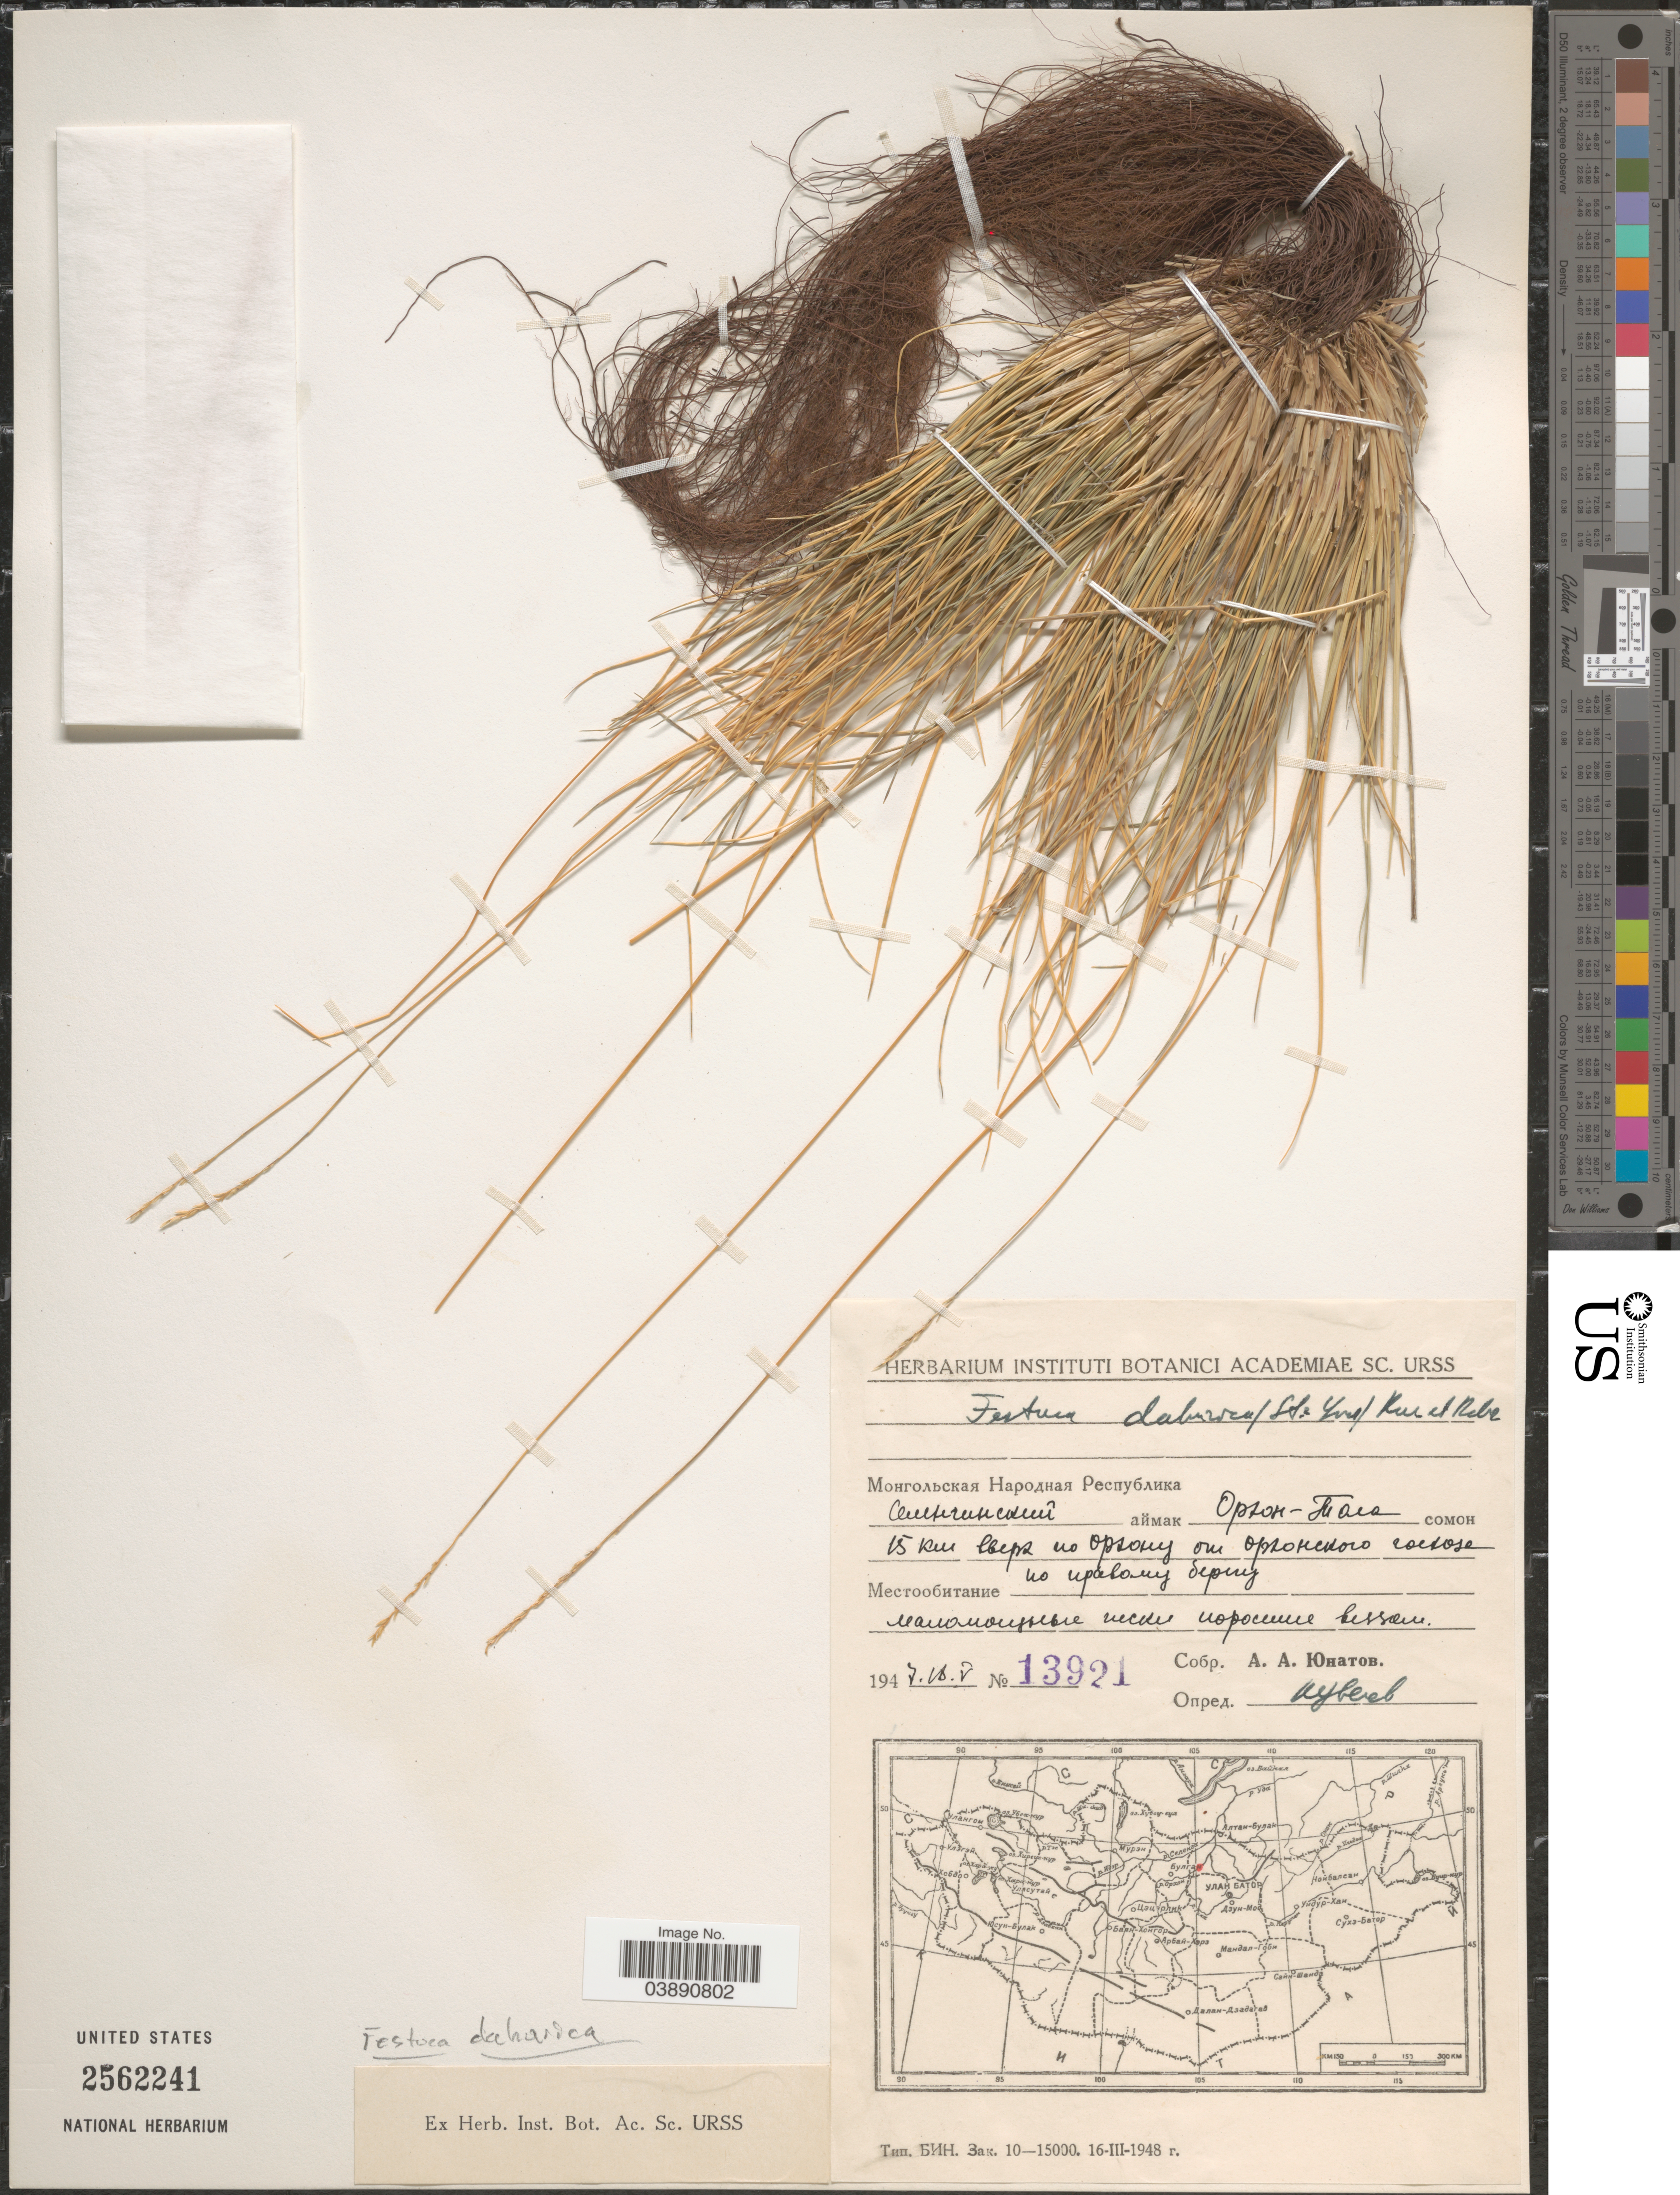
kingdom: Plantae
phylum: Tracheophyta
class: Liliopsida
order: Poales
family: Poaceae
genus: Festuca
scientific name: Festuca dahurica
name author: (St.-Yves) V.I. Krecz. & Bobrov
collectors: A. Unatov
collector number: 13921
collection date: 1947-05-18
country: Mongolia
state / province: Selenge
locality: Orhontuul District, 15 km up on left shore of Orkhon River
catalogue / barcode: US 25962241